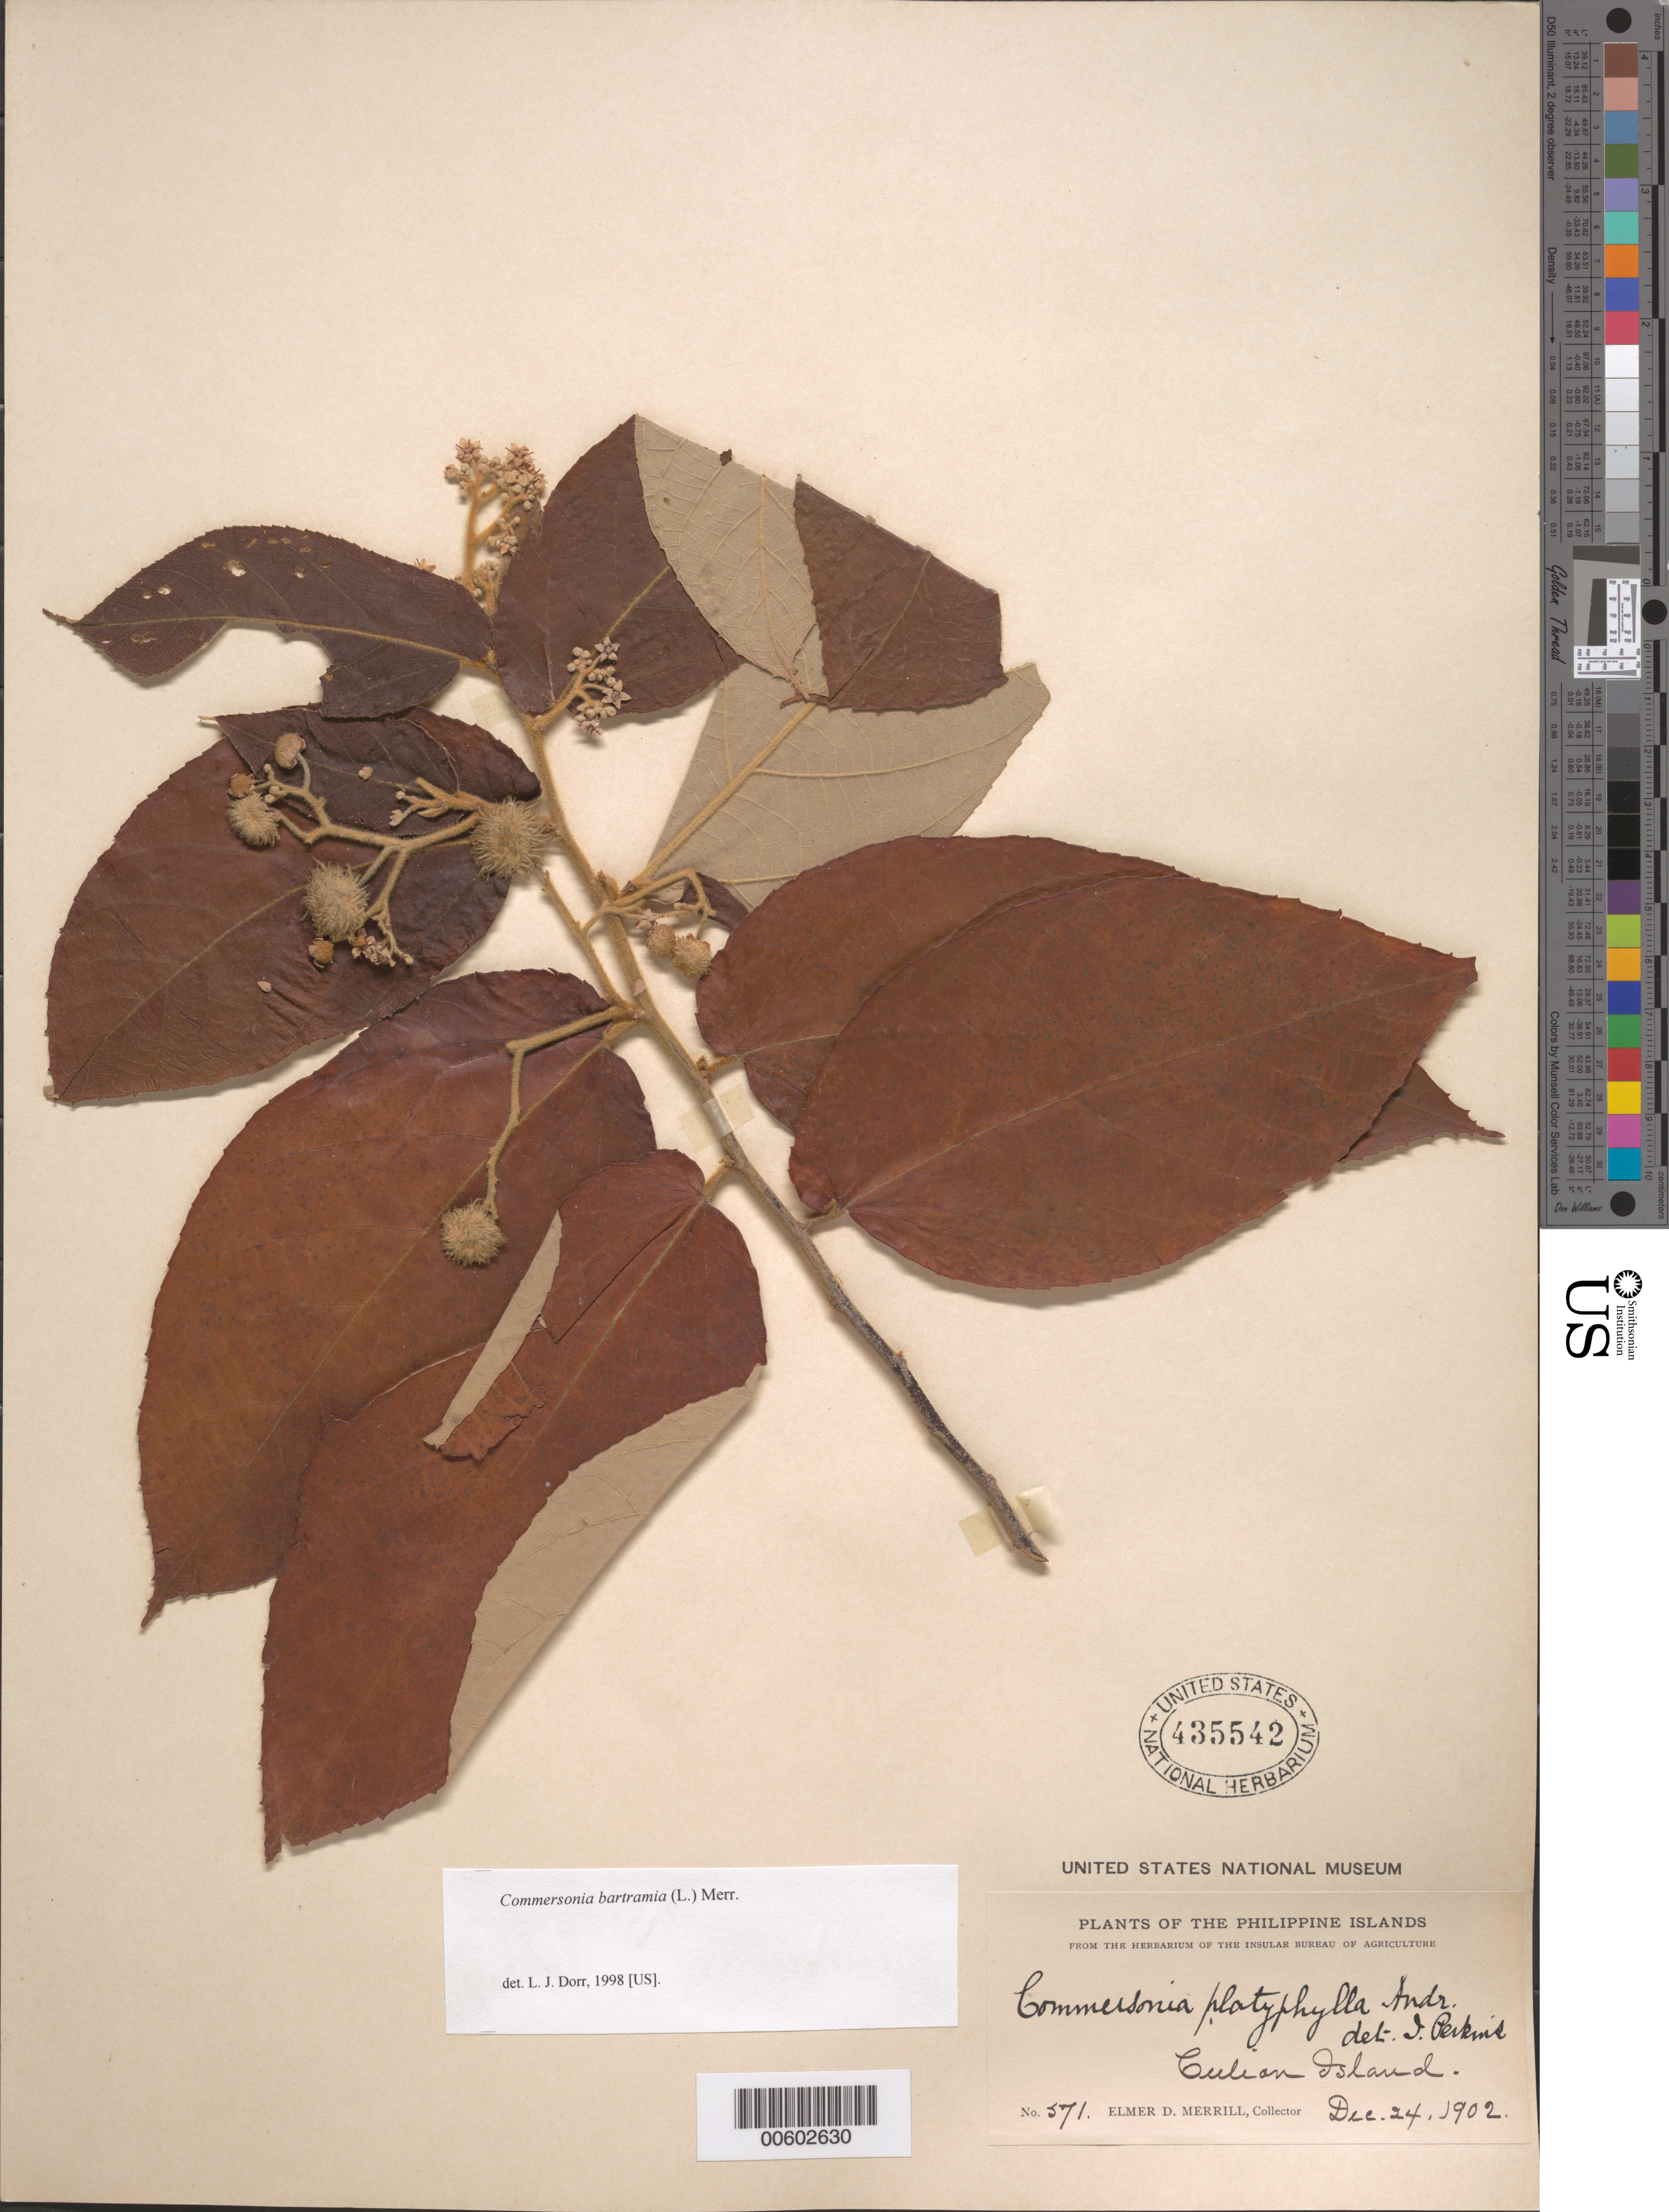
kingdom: Plantae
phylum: Tracheophyta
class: Magnoliopsida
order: Malvales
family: Malvaceae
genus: Commersonia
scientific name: Commersonia bartramia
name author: (L.) Merr.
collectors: E. D. Merrill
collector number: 571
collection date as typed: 24 Dec 1902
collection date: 1902-12-24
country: Philippines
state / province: Mimaropa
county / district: Palawan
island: Culion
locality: sin loc.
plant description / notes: US, GH, MO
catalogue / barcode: US 435542